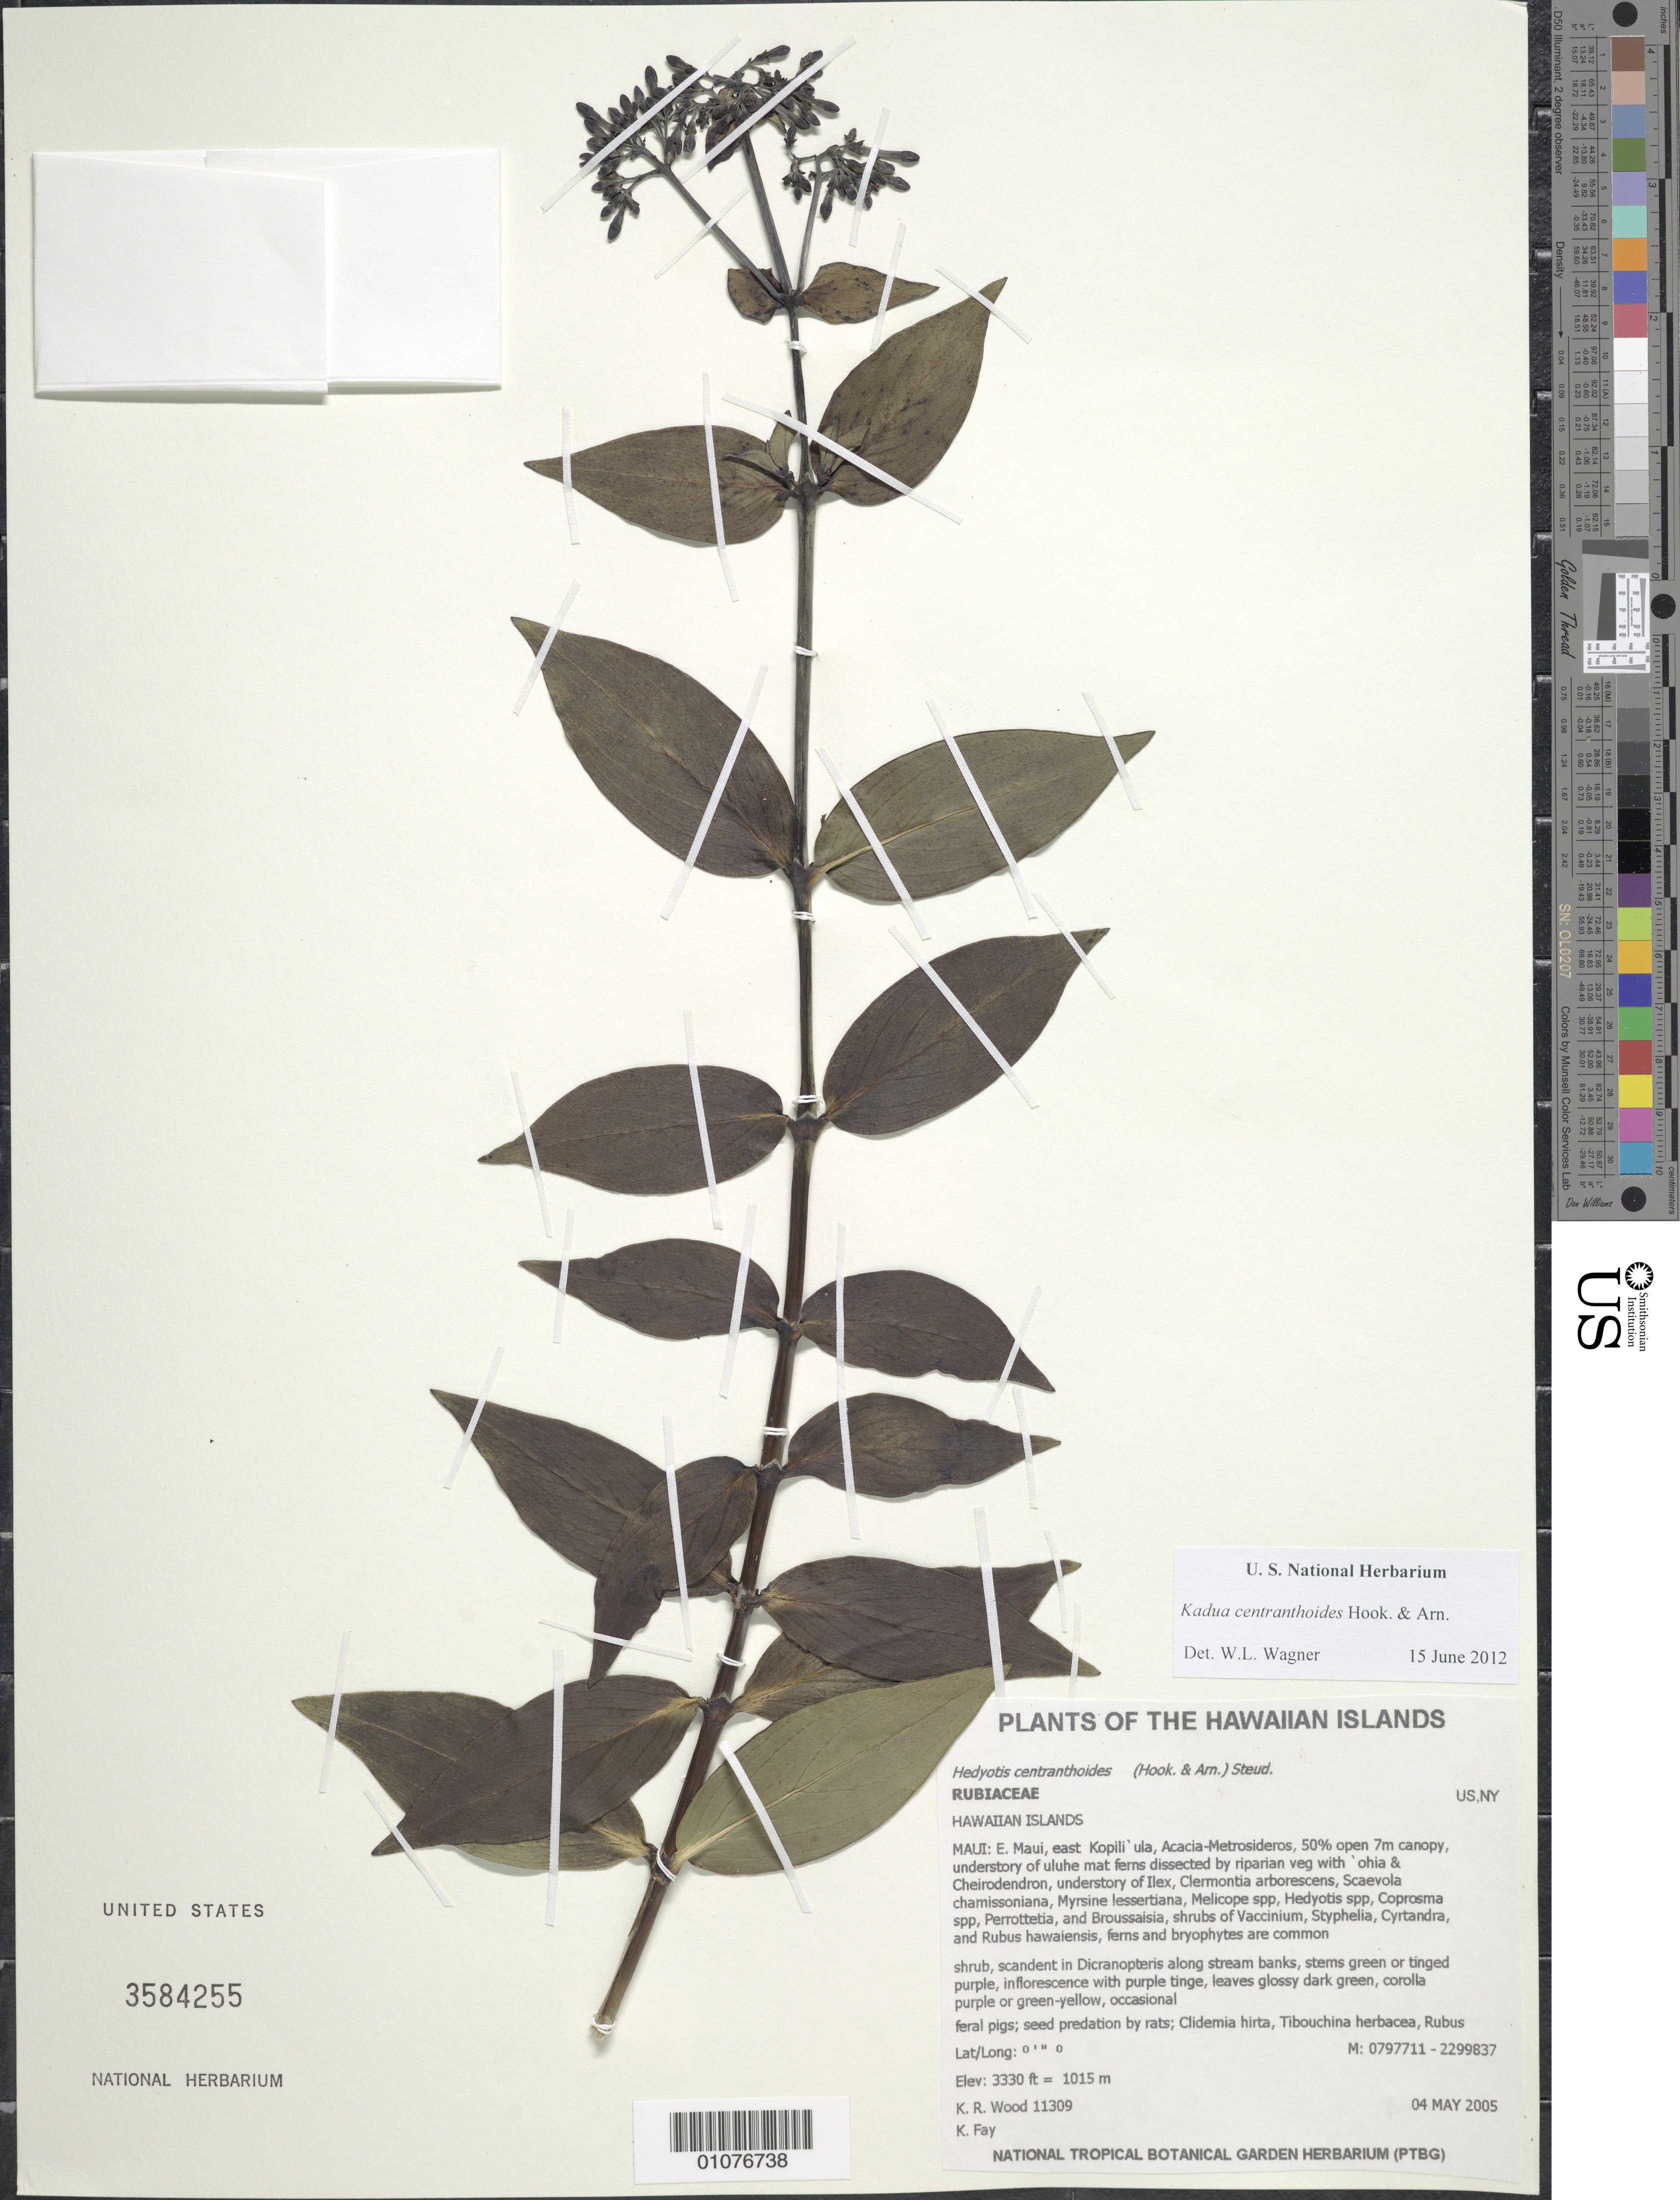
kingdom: Plantae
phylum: Tracheophyta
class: Magnoliopsida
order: Gentianales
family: Rubiaceae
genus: Kadua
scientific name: Kadua centranthoides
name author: Hook. & Arn.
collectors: K. R. Wood & K. Fay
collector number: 11309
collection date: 2005-05-04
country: United States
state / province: Hawaii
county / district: Maui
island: Maui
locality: Maui, E Kopili' ula.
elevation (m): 1015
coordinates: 0797711, 2299837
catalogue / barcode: US 3584255